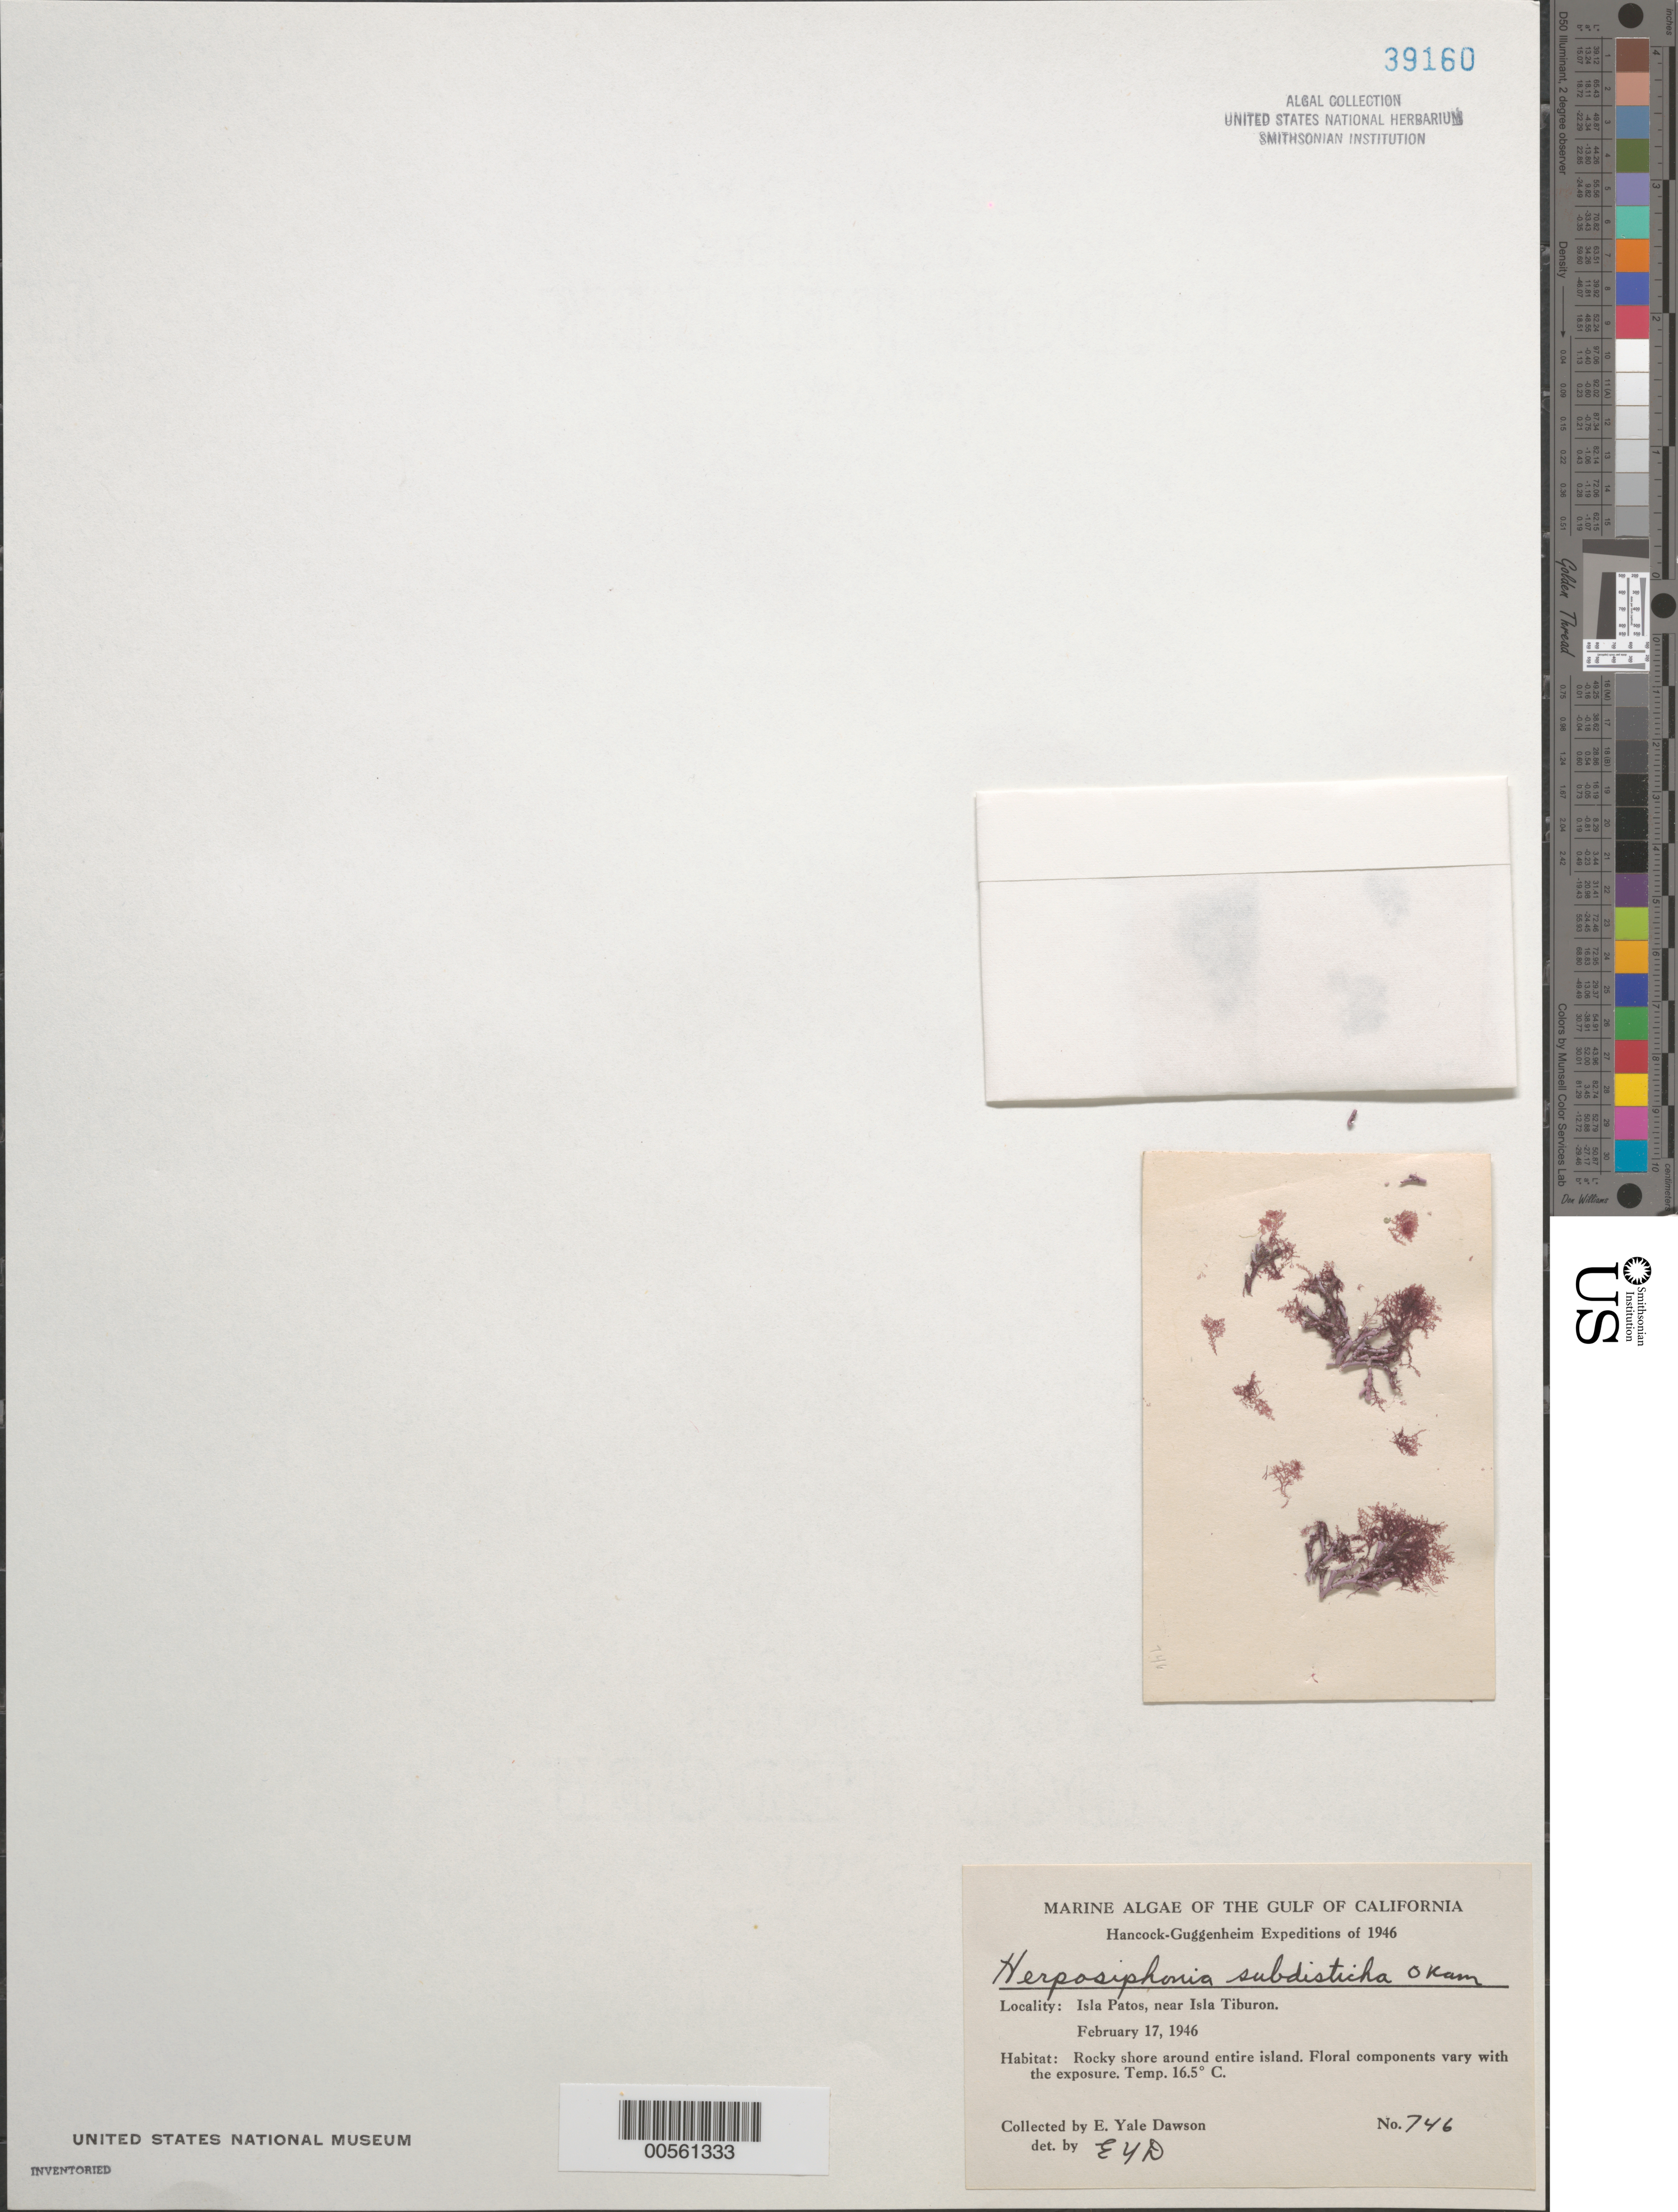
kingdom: Plantae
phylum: Rhodophyta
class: Florideophyceae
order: Ceramiales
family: Rhodomelaceae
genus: Herposiphonia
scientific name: Herposiphonia subdisticha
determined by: Dawson, E. Y.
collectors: E. Y. Dawson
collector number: EYD 746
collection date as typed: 17 Feb 1946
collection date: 1946-02-17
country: Mexico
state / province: Sonora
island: Isla Patos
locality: Near Isla Tiburon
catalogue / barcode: US 39160